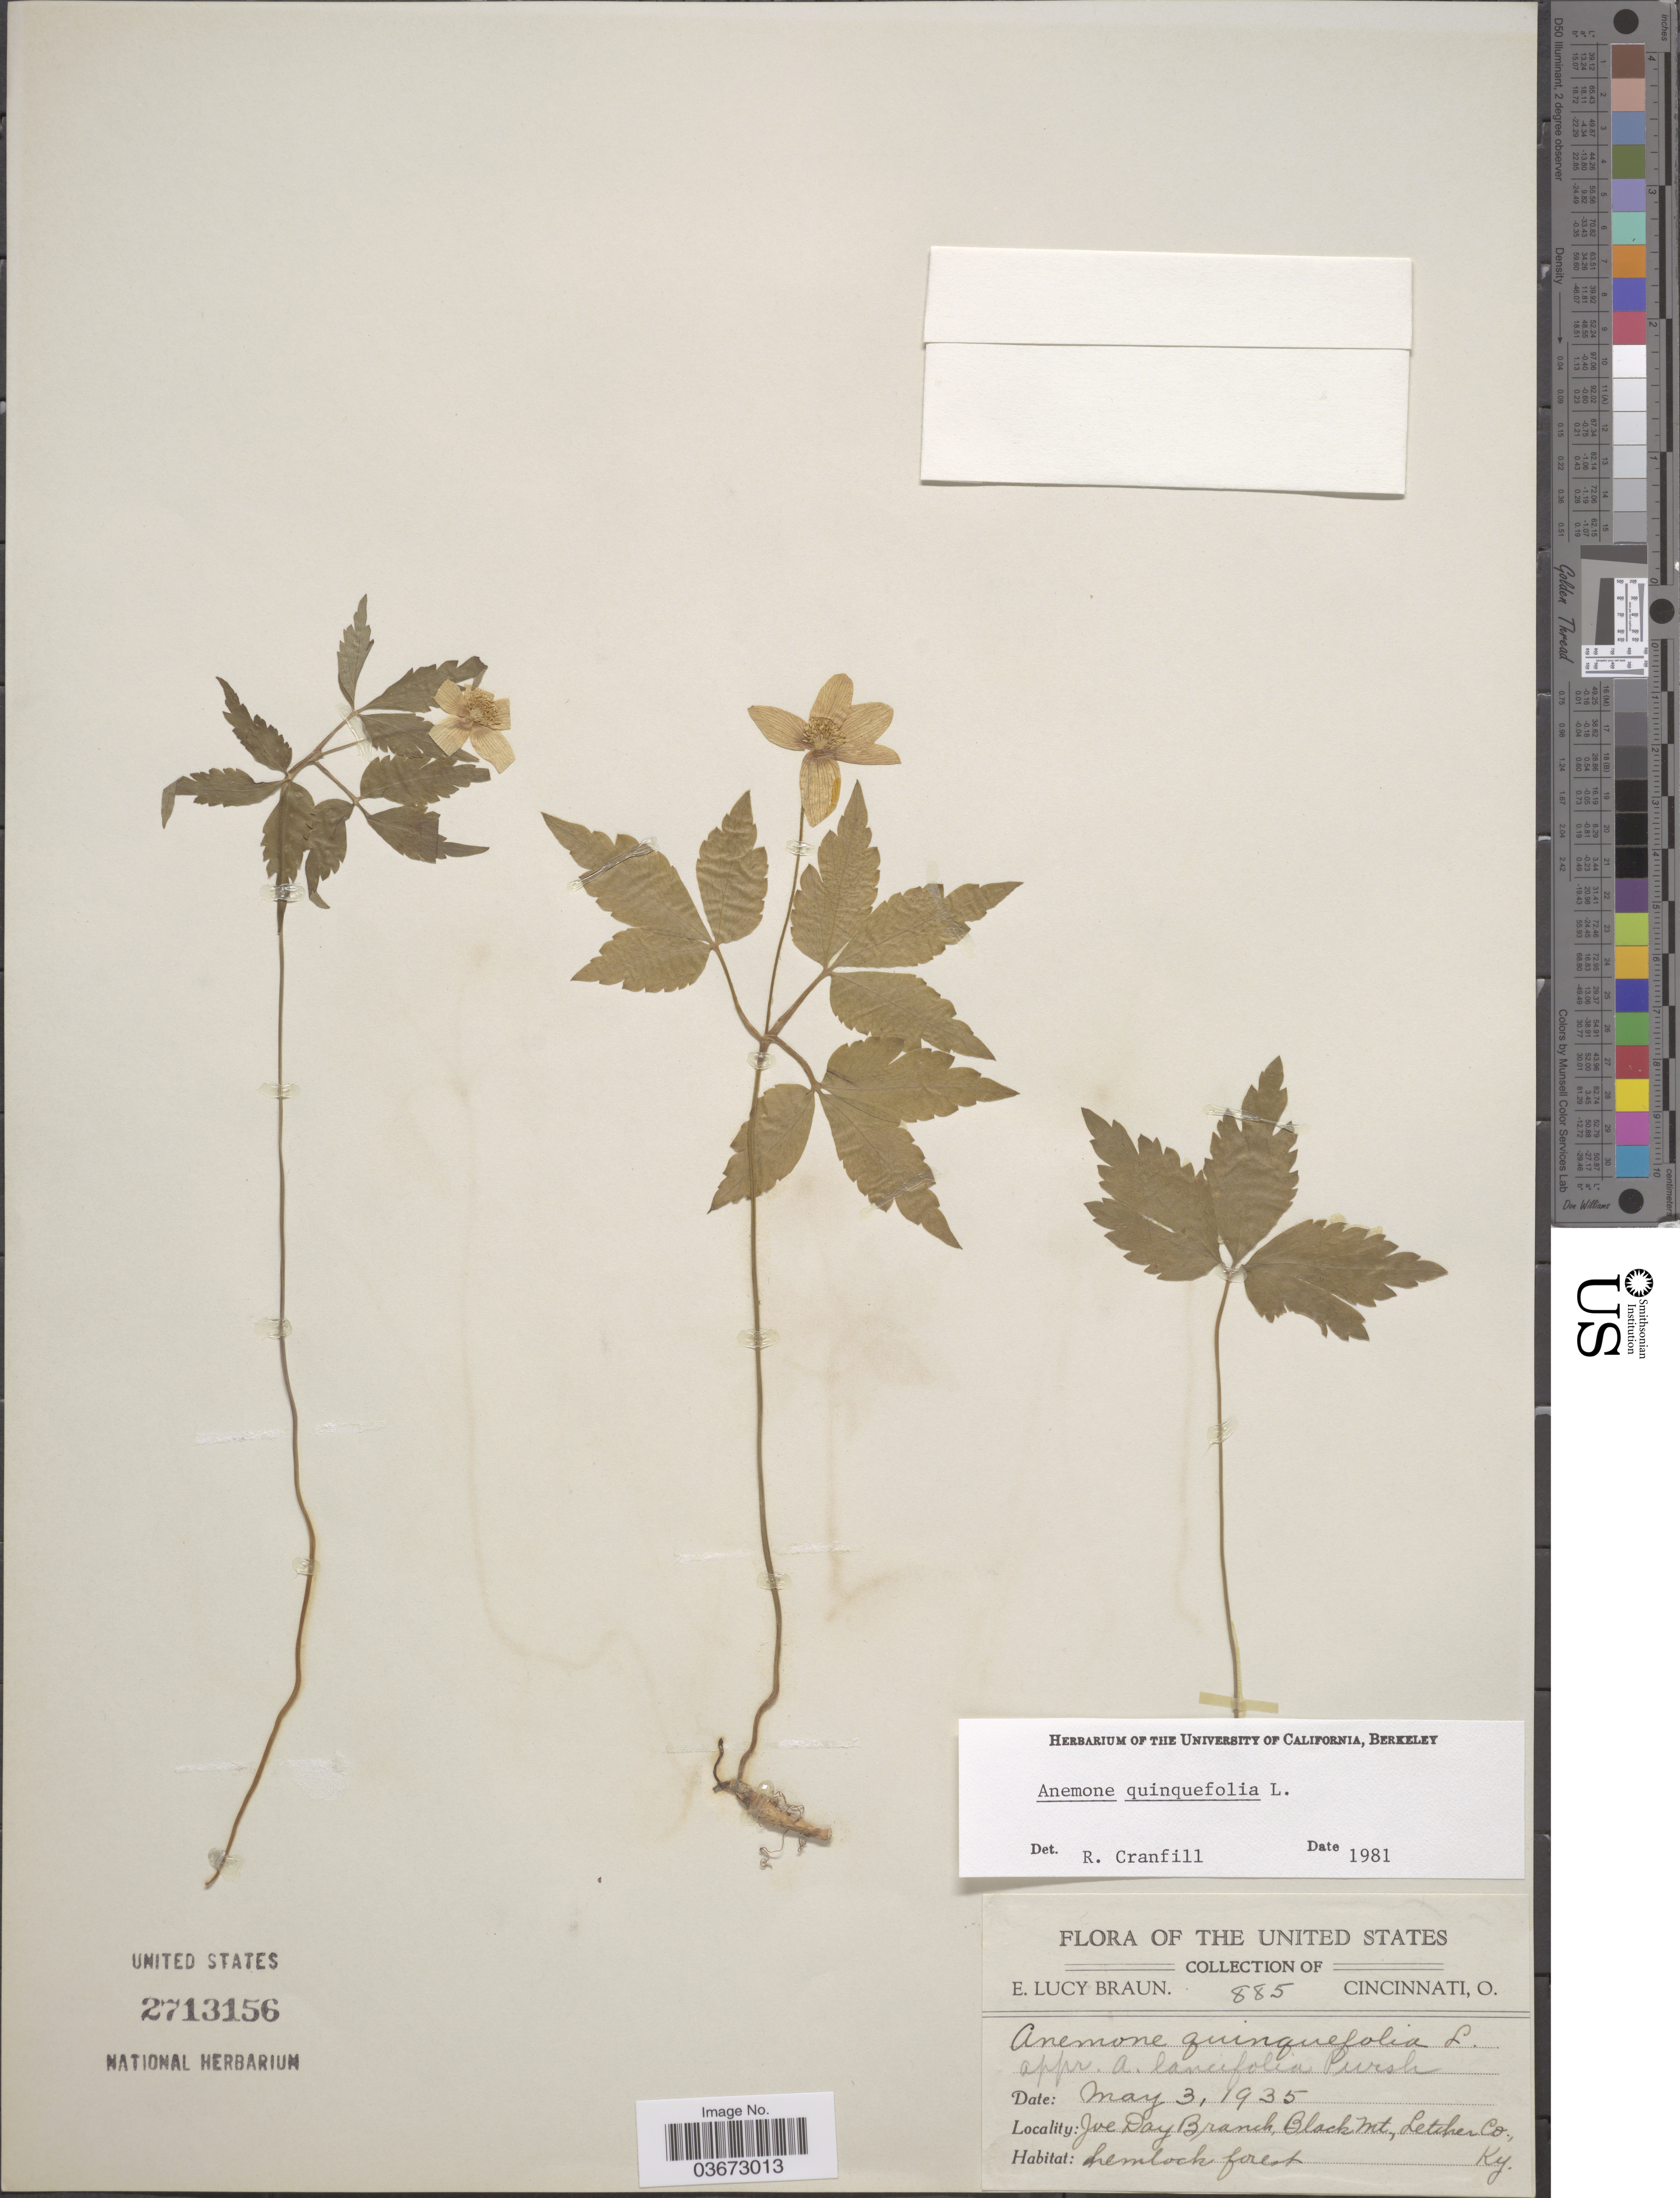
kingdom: Plantae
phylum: Tracheophyta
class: Magnoliopsida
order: Ranunculales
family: Ranunculaceae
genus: Anemone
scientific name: Anemone quinquefolia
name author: L.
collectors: E. L. Braun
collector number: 885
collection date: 1935-05-03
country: United States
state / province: Kentucky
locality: Joe Day Branch, Black Mt., Letcher Co.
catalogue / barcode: US 2713156